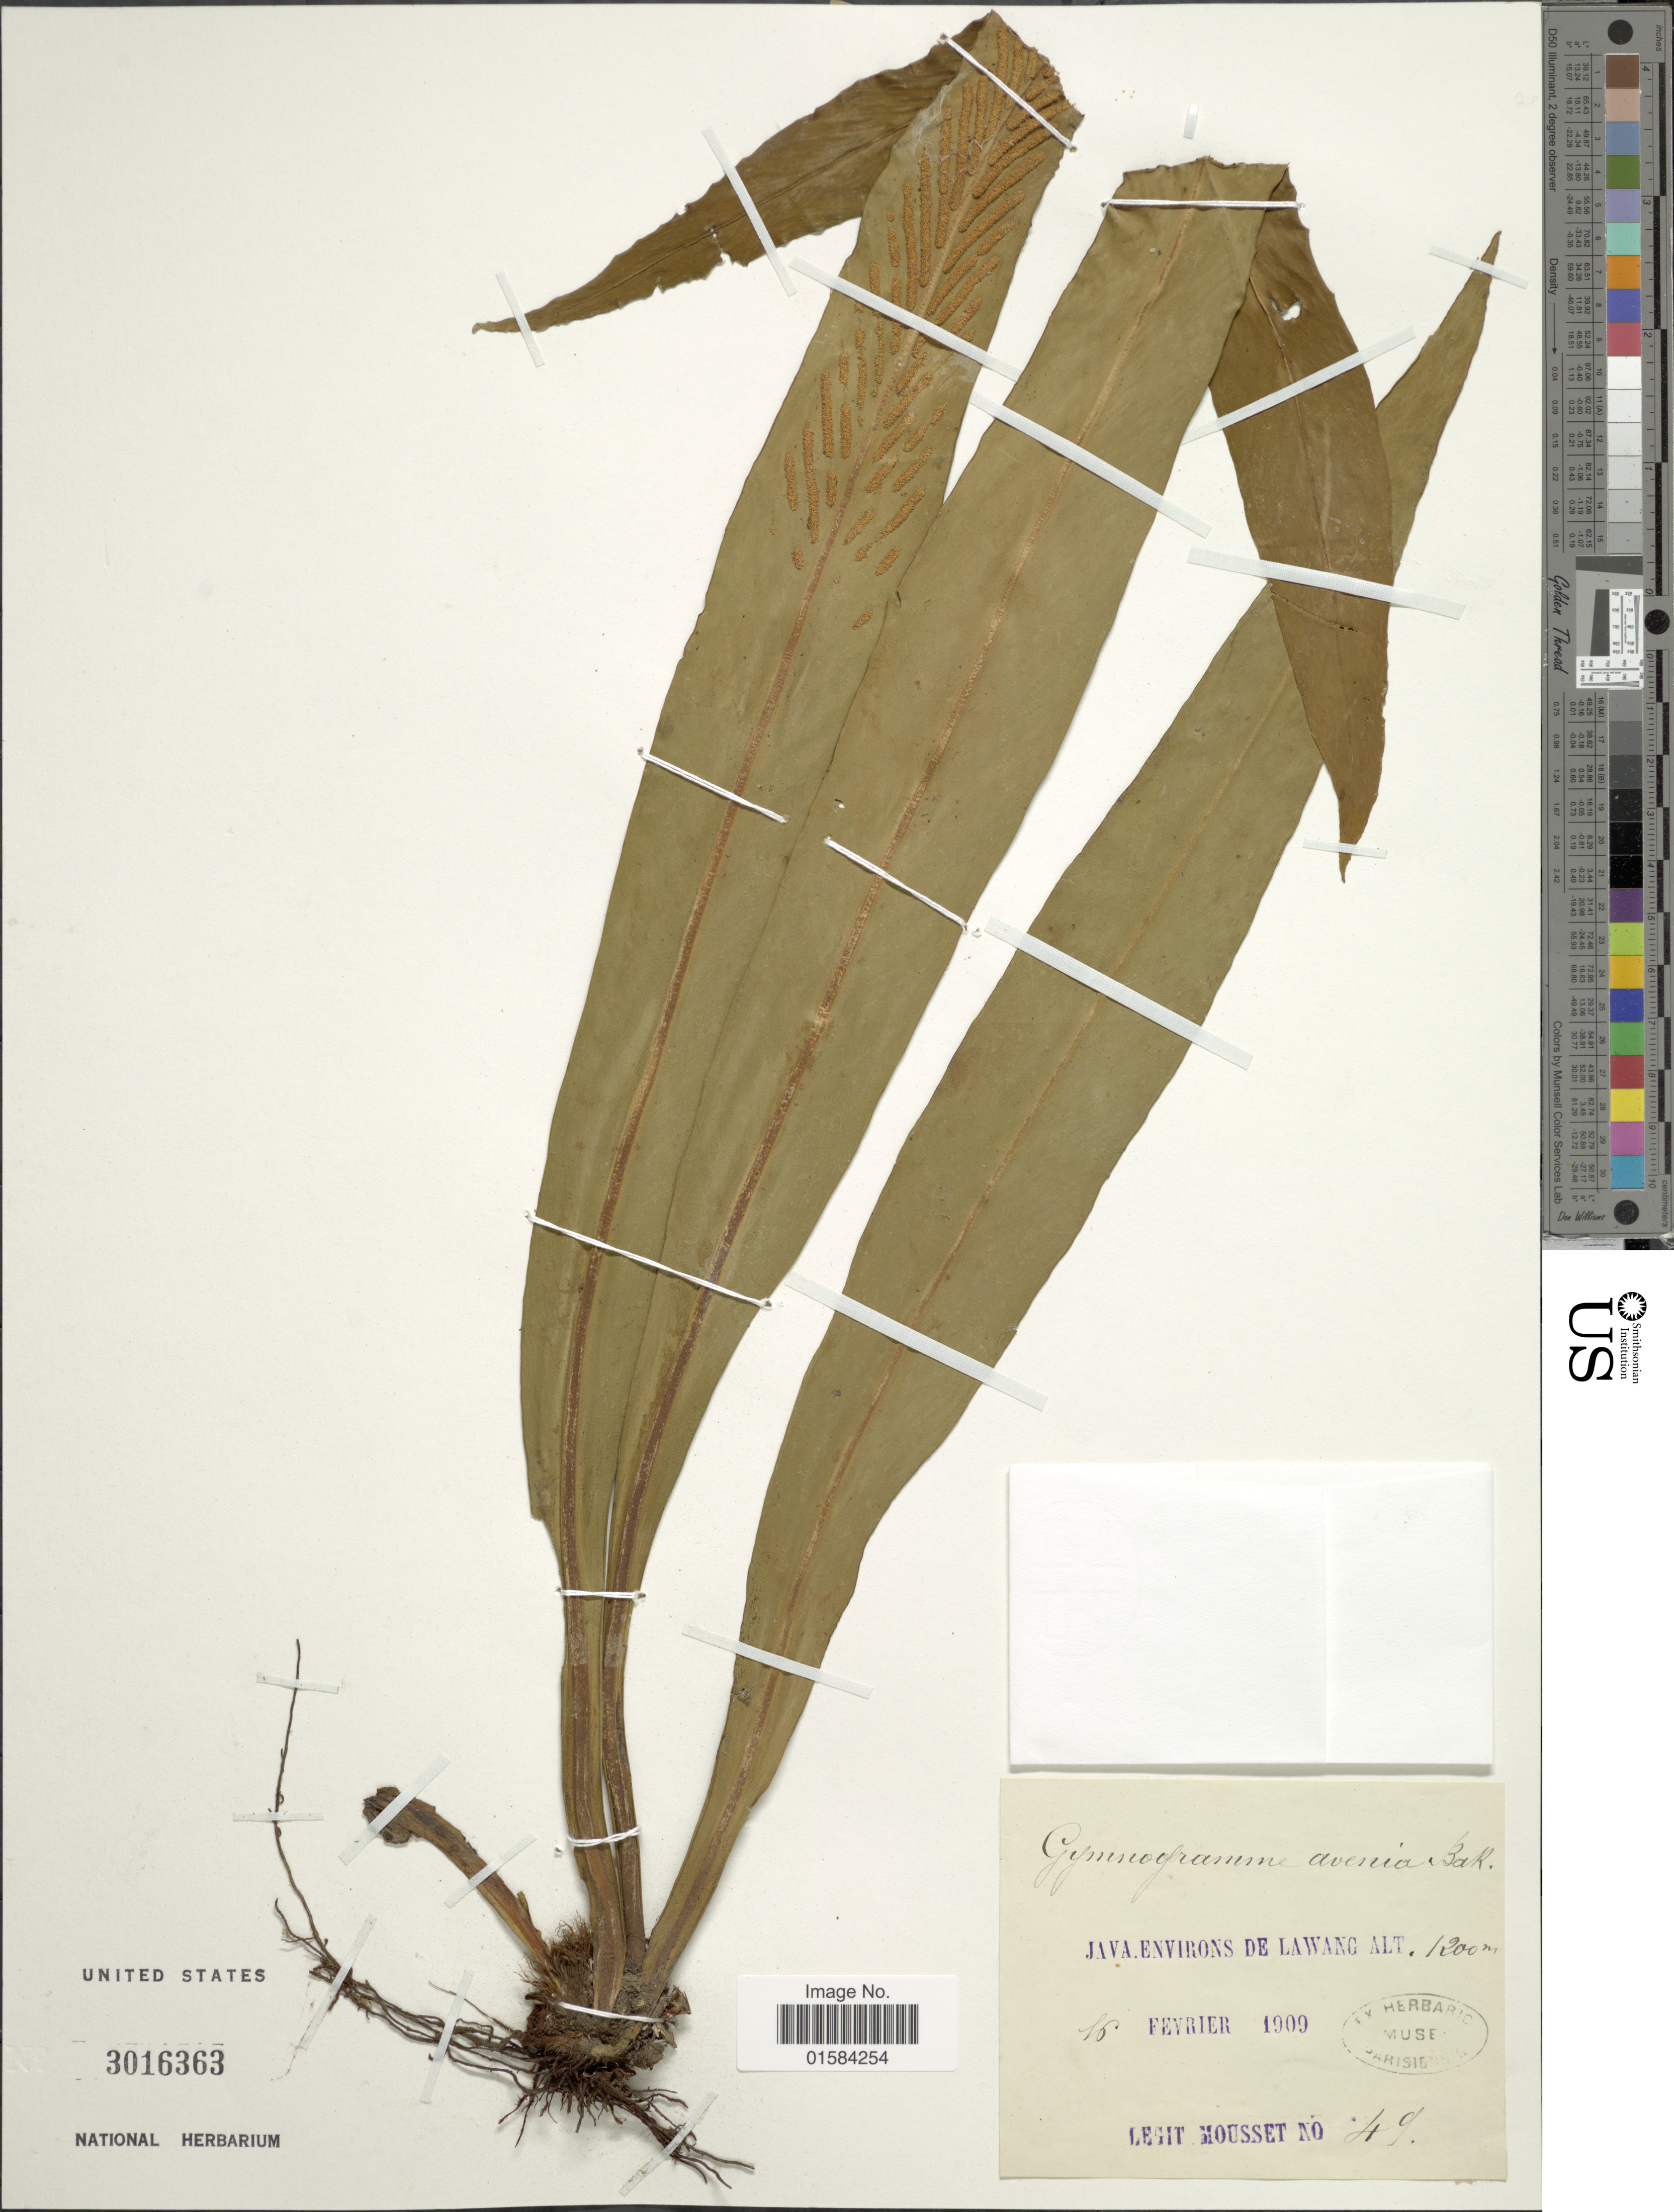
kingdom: Plantae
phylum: Tracheophyta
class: Polypodiopsida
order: Polypodiales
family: Polypodiaceae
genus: Loxogramme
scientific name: Loxogramme avenia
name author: (Blume) C. Presl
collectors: Mousset, --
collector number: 49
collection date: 1909-02-16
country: Indonesia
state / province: Java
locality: Java environs de Lawang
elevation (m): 1200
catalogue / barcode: US 3016363